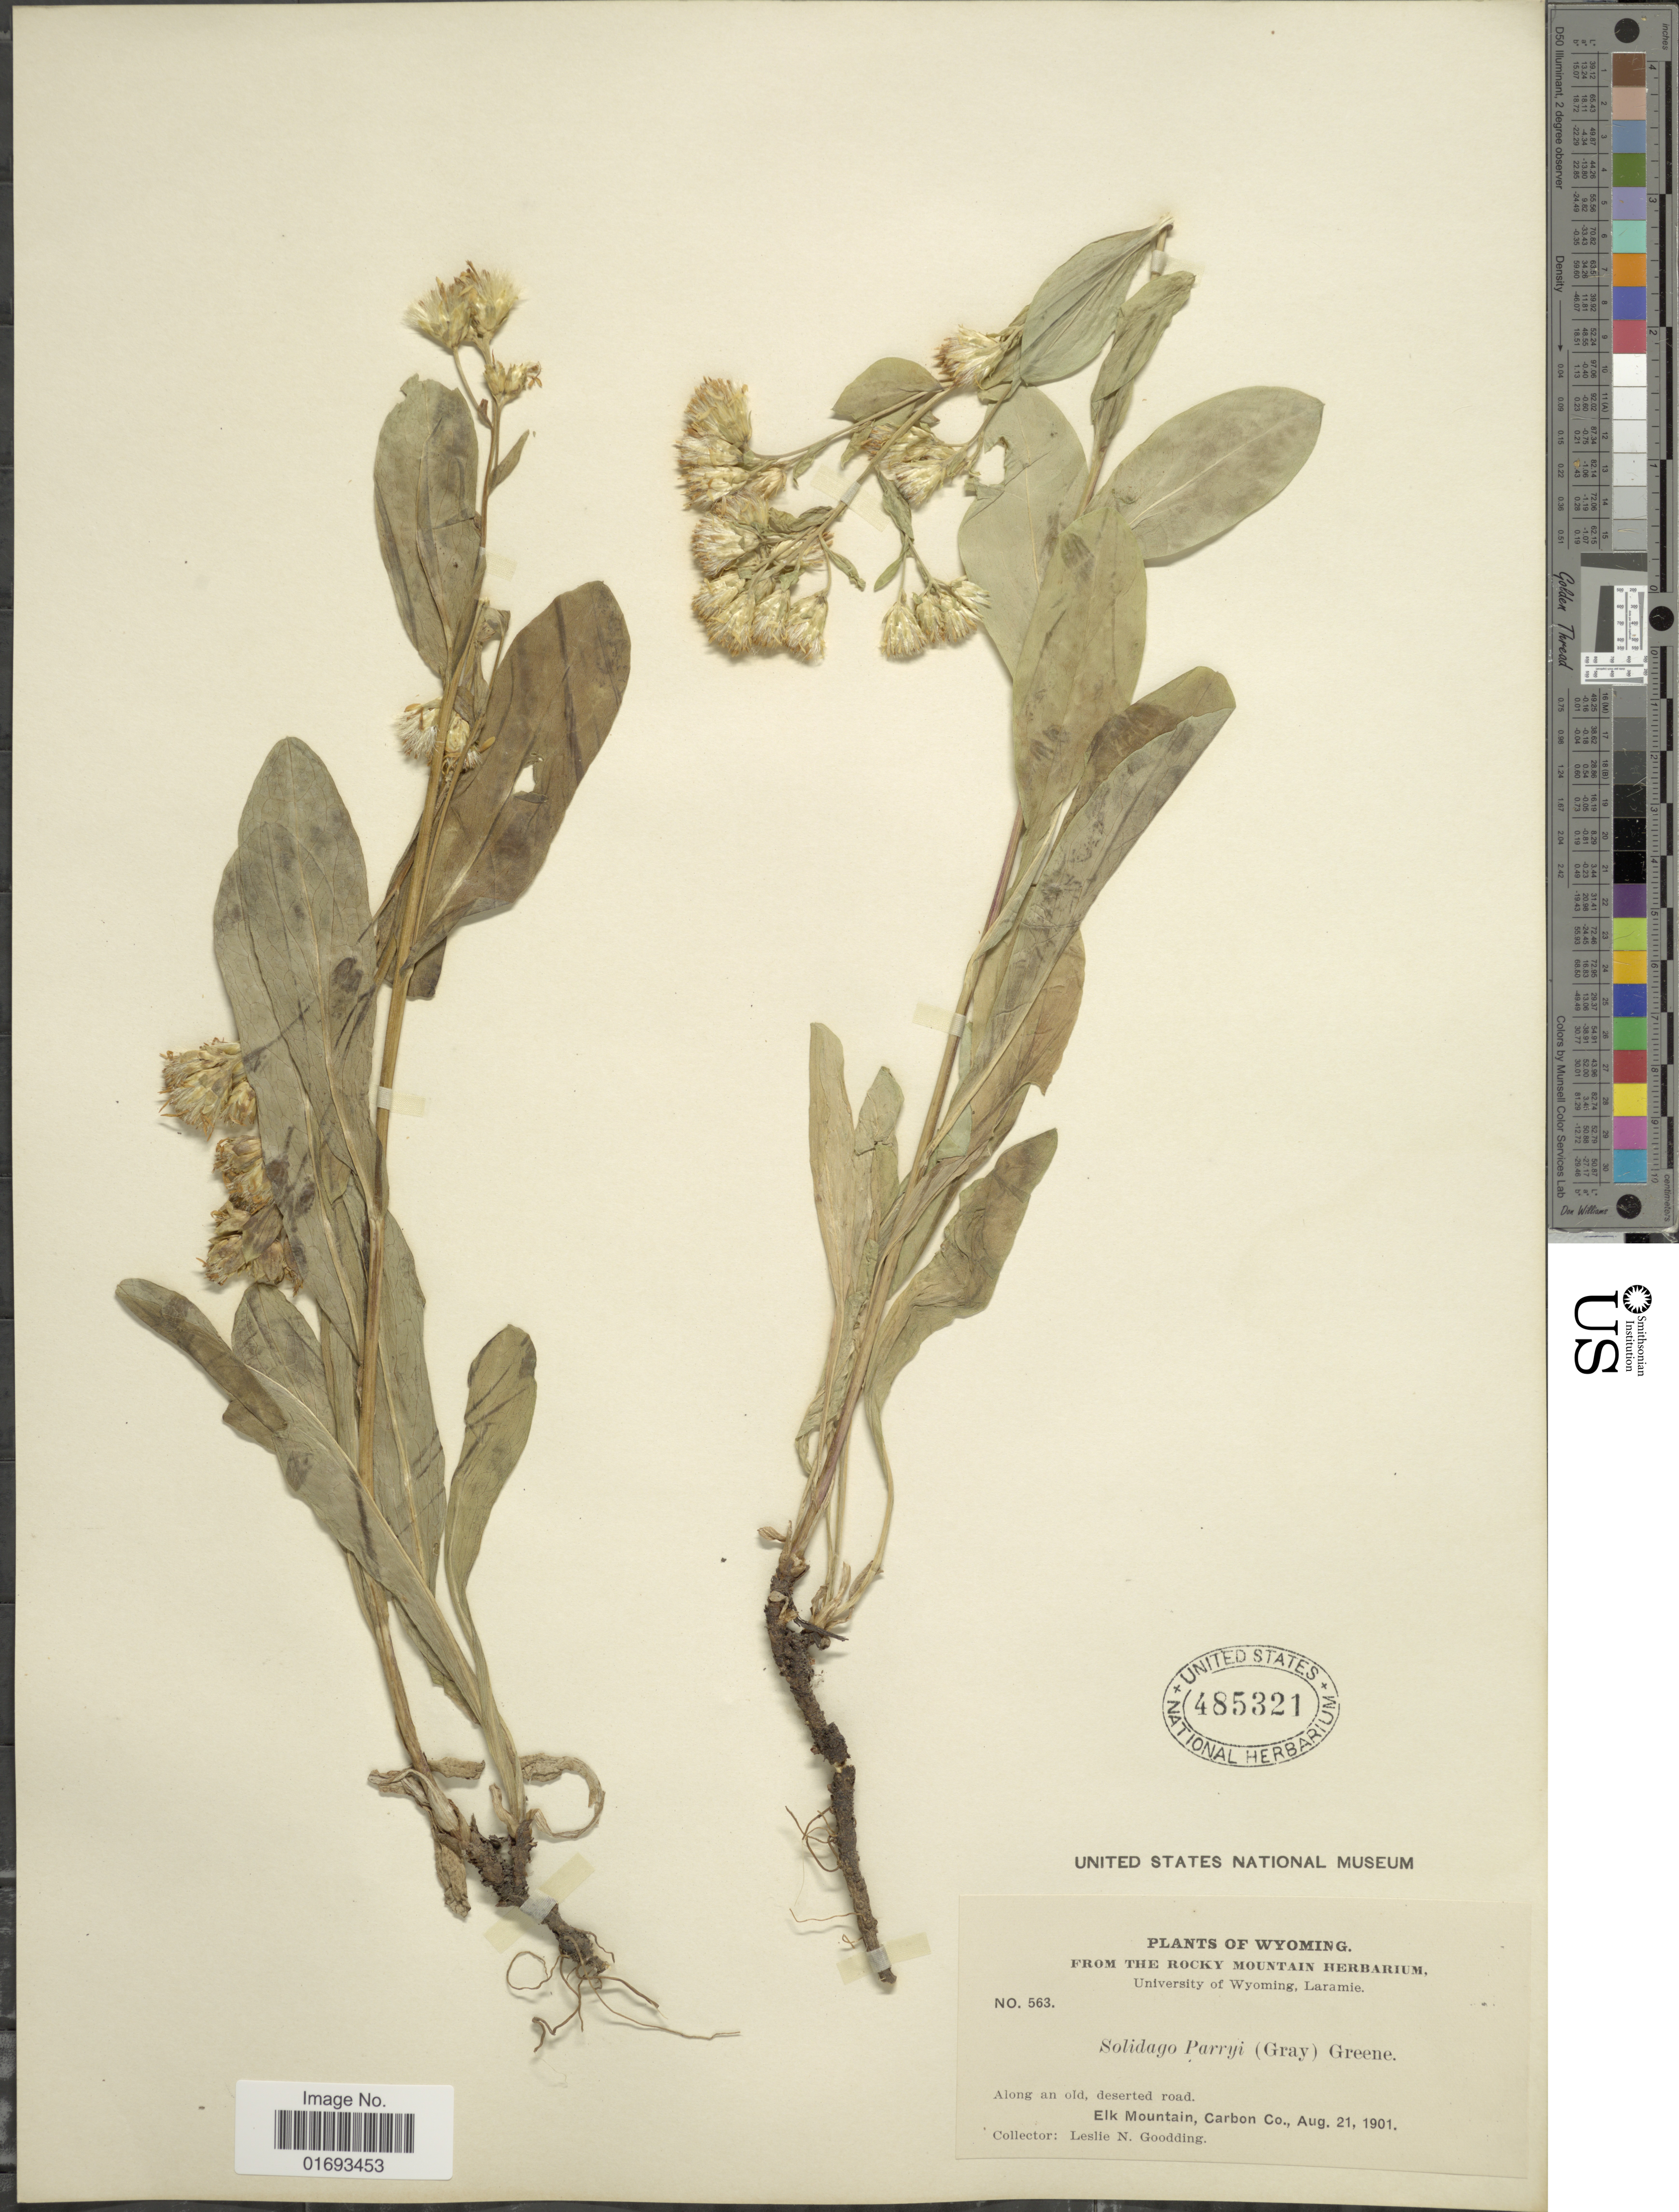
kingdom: Plantae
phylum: Tracheophyta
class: Magnoliopsida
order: Asterales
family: Asteraceae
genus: Oreochrysum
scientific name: Oreochrysum parryi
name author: (A. Gray) Rydb.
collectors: L. N. Goodding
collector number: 563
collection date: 1901-08-21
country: United States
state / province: Wyoming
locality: Along an old, deserted road, Elk Mountain, Carbon Co.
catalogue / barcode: US 485321